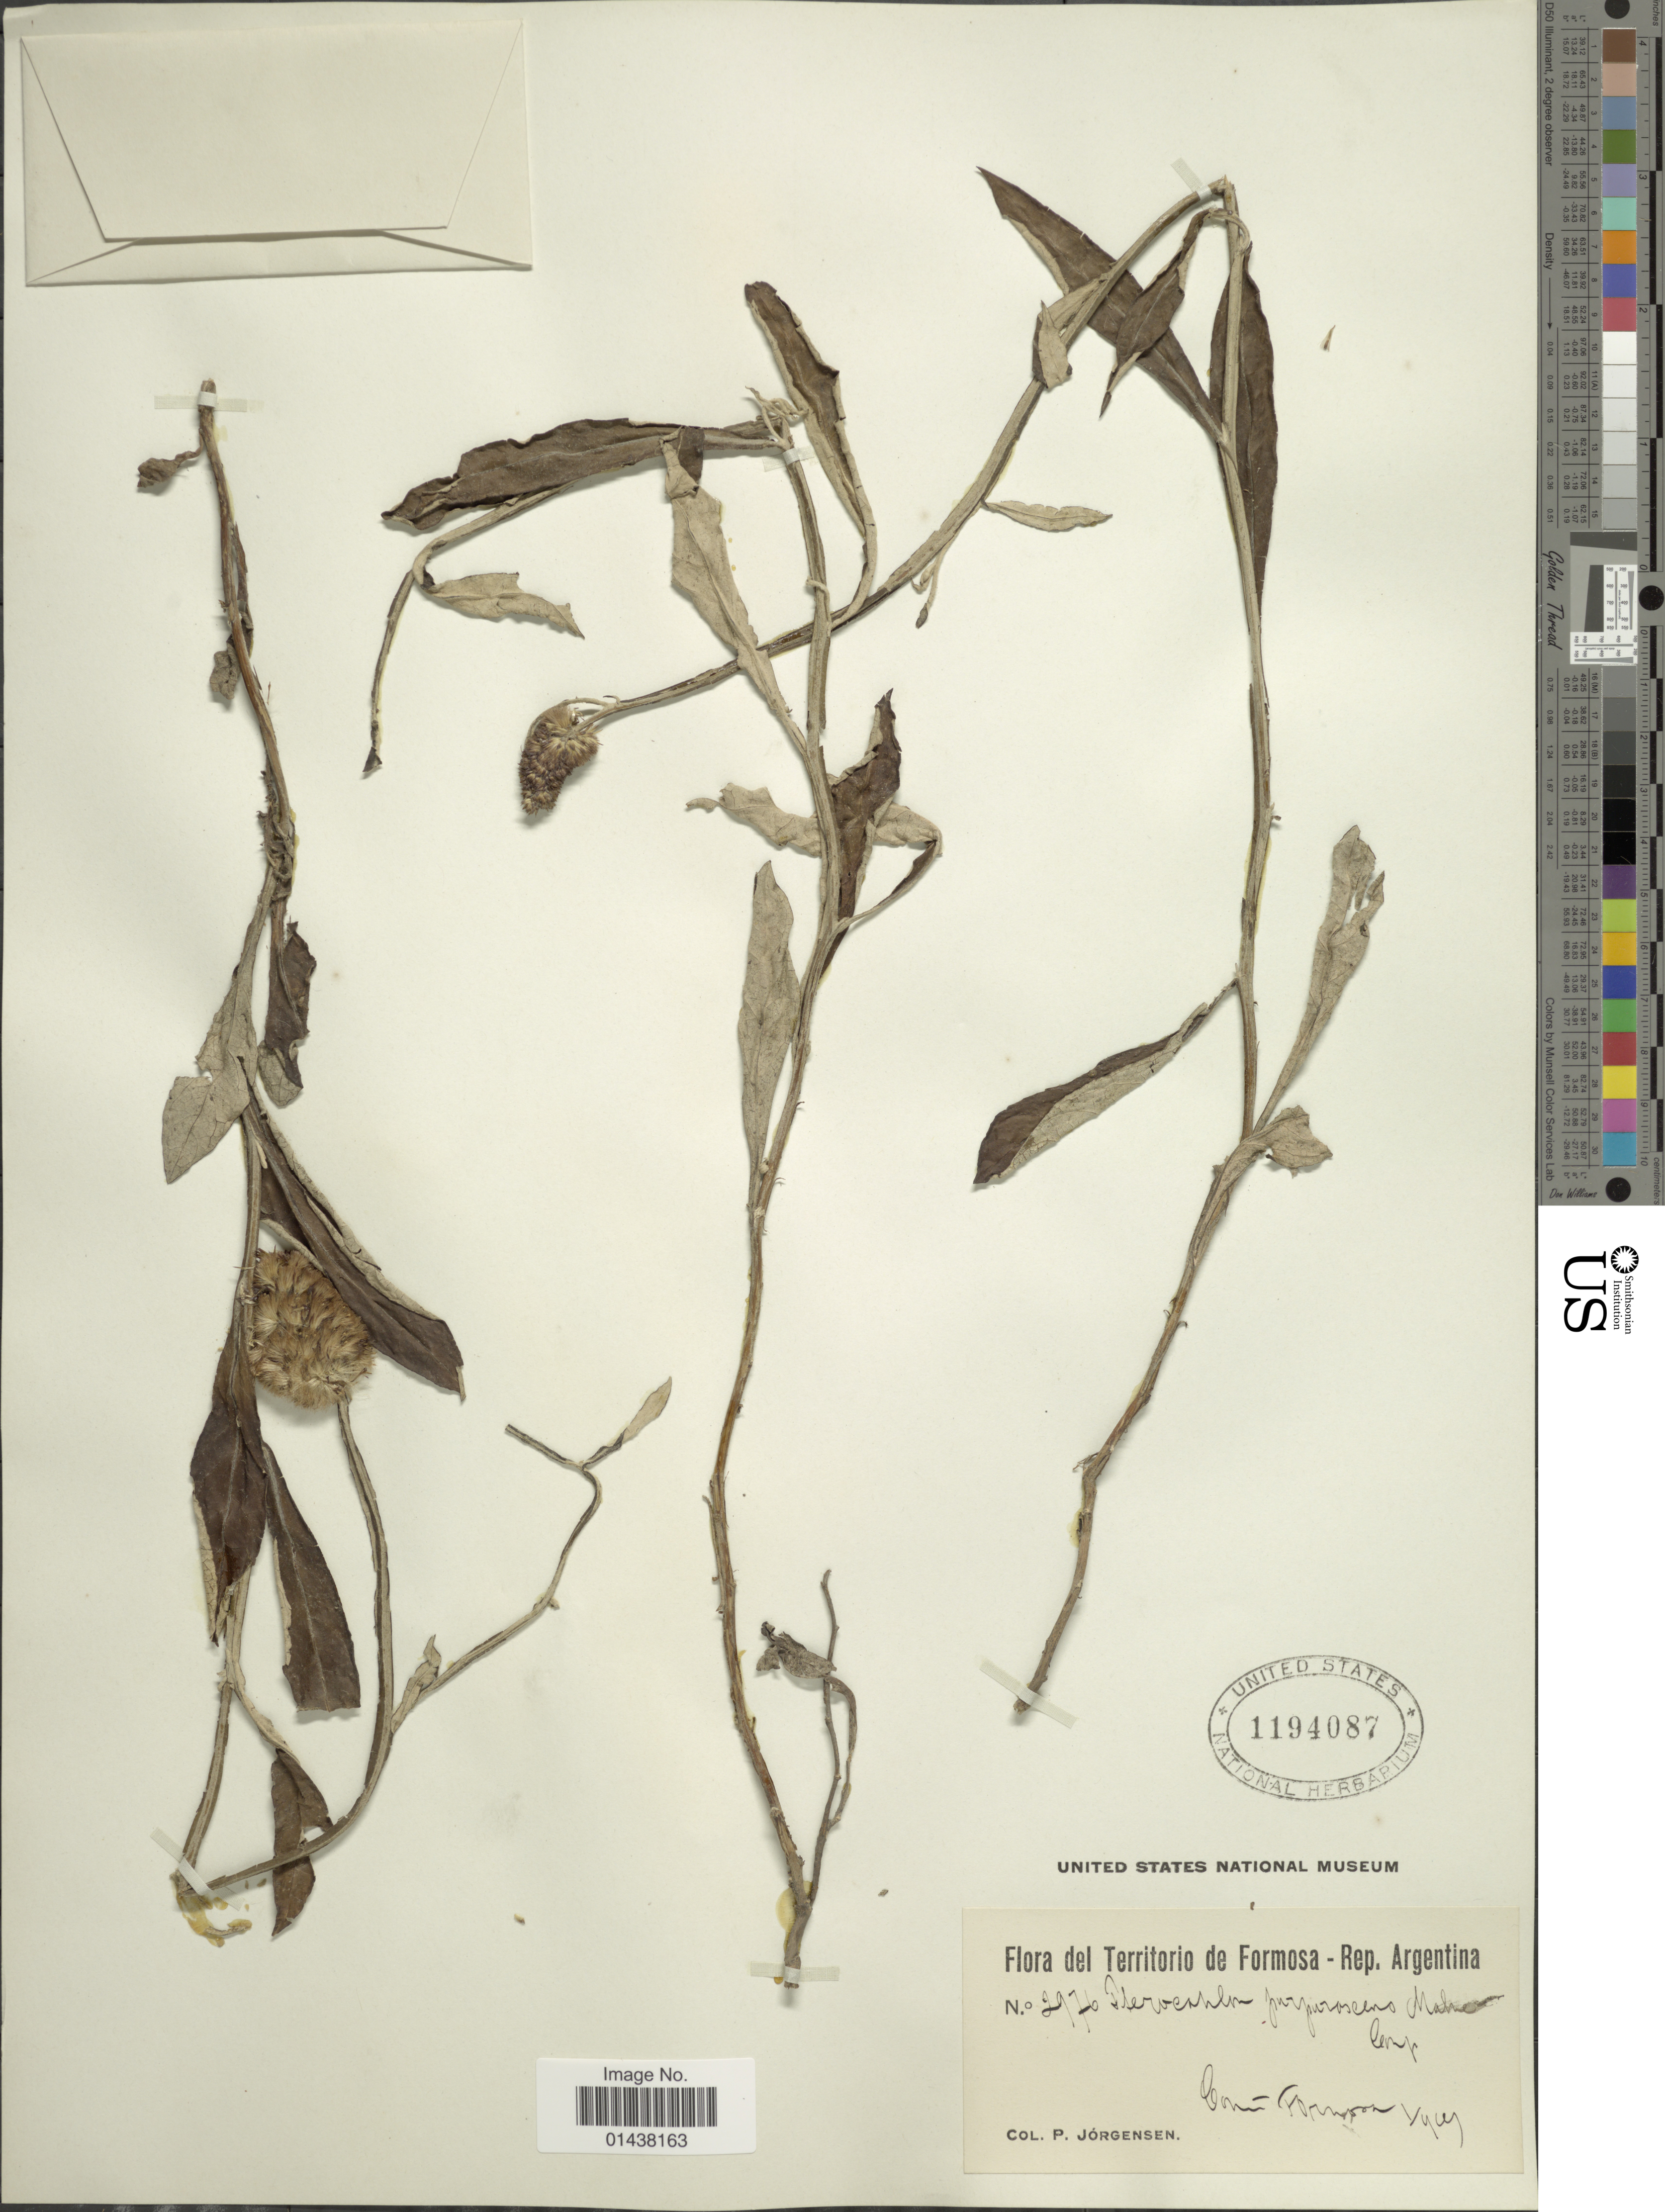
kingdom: Plantae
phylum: Tracheophyta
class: Magnoliopsida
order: Asterales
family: Asteraceae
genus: Pterocaulon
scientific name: Pterocaulon purpurascens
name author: Malme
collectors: P. Jörgensen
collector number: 2976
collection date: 1909-01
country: Argentina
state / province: Formosa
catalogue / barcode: US 1194087